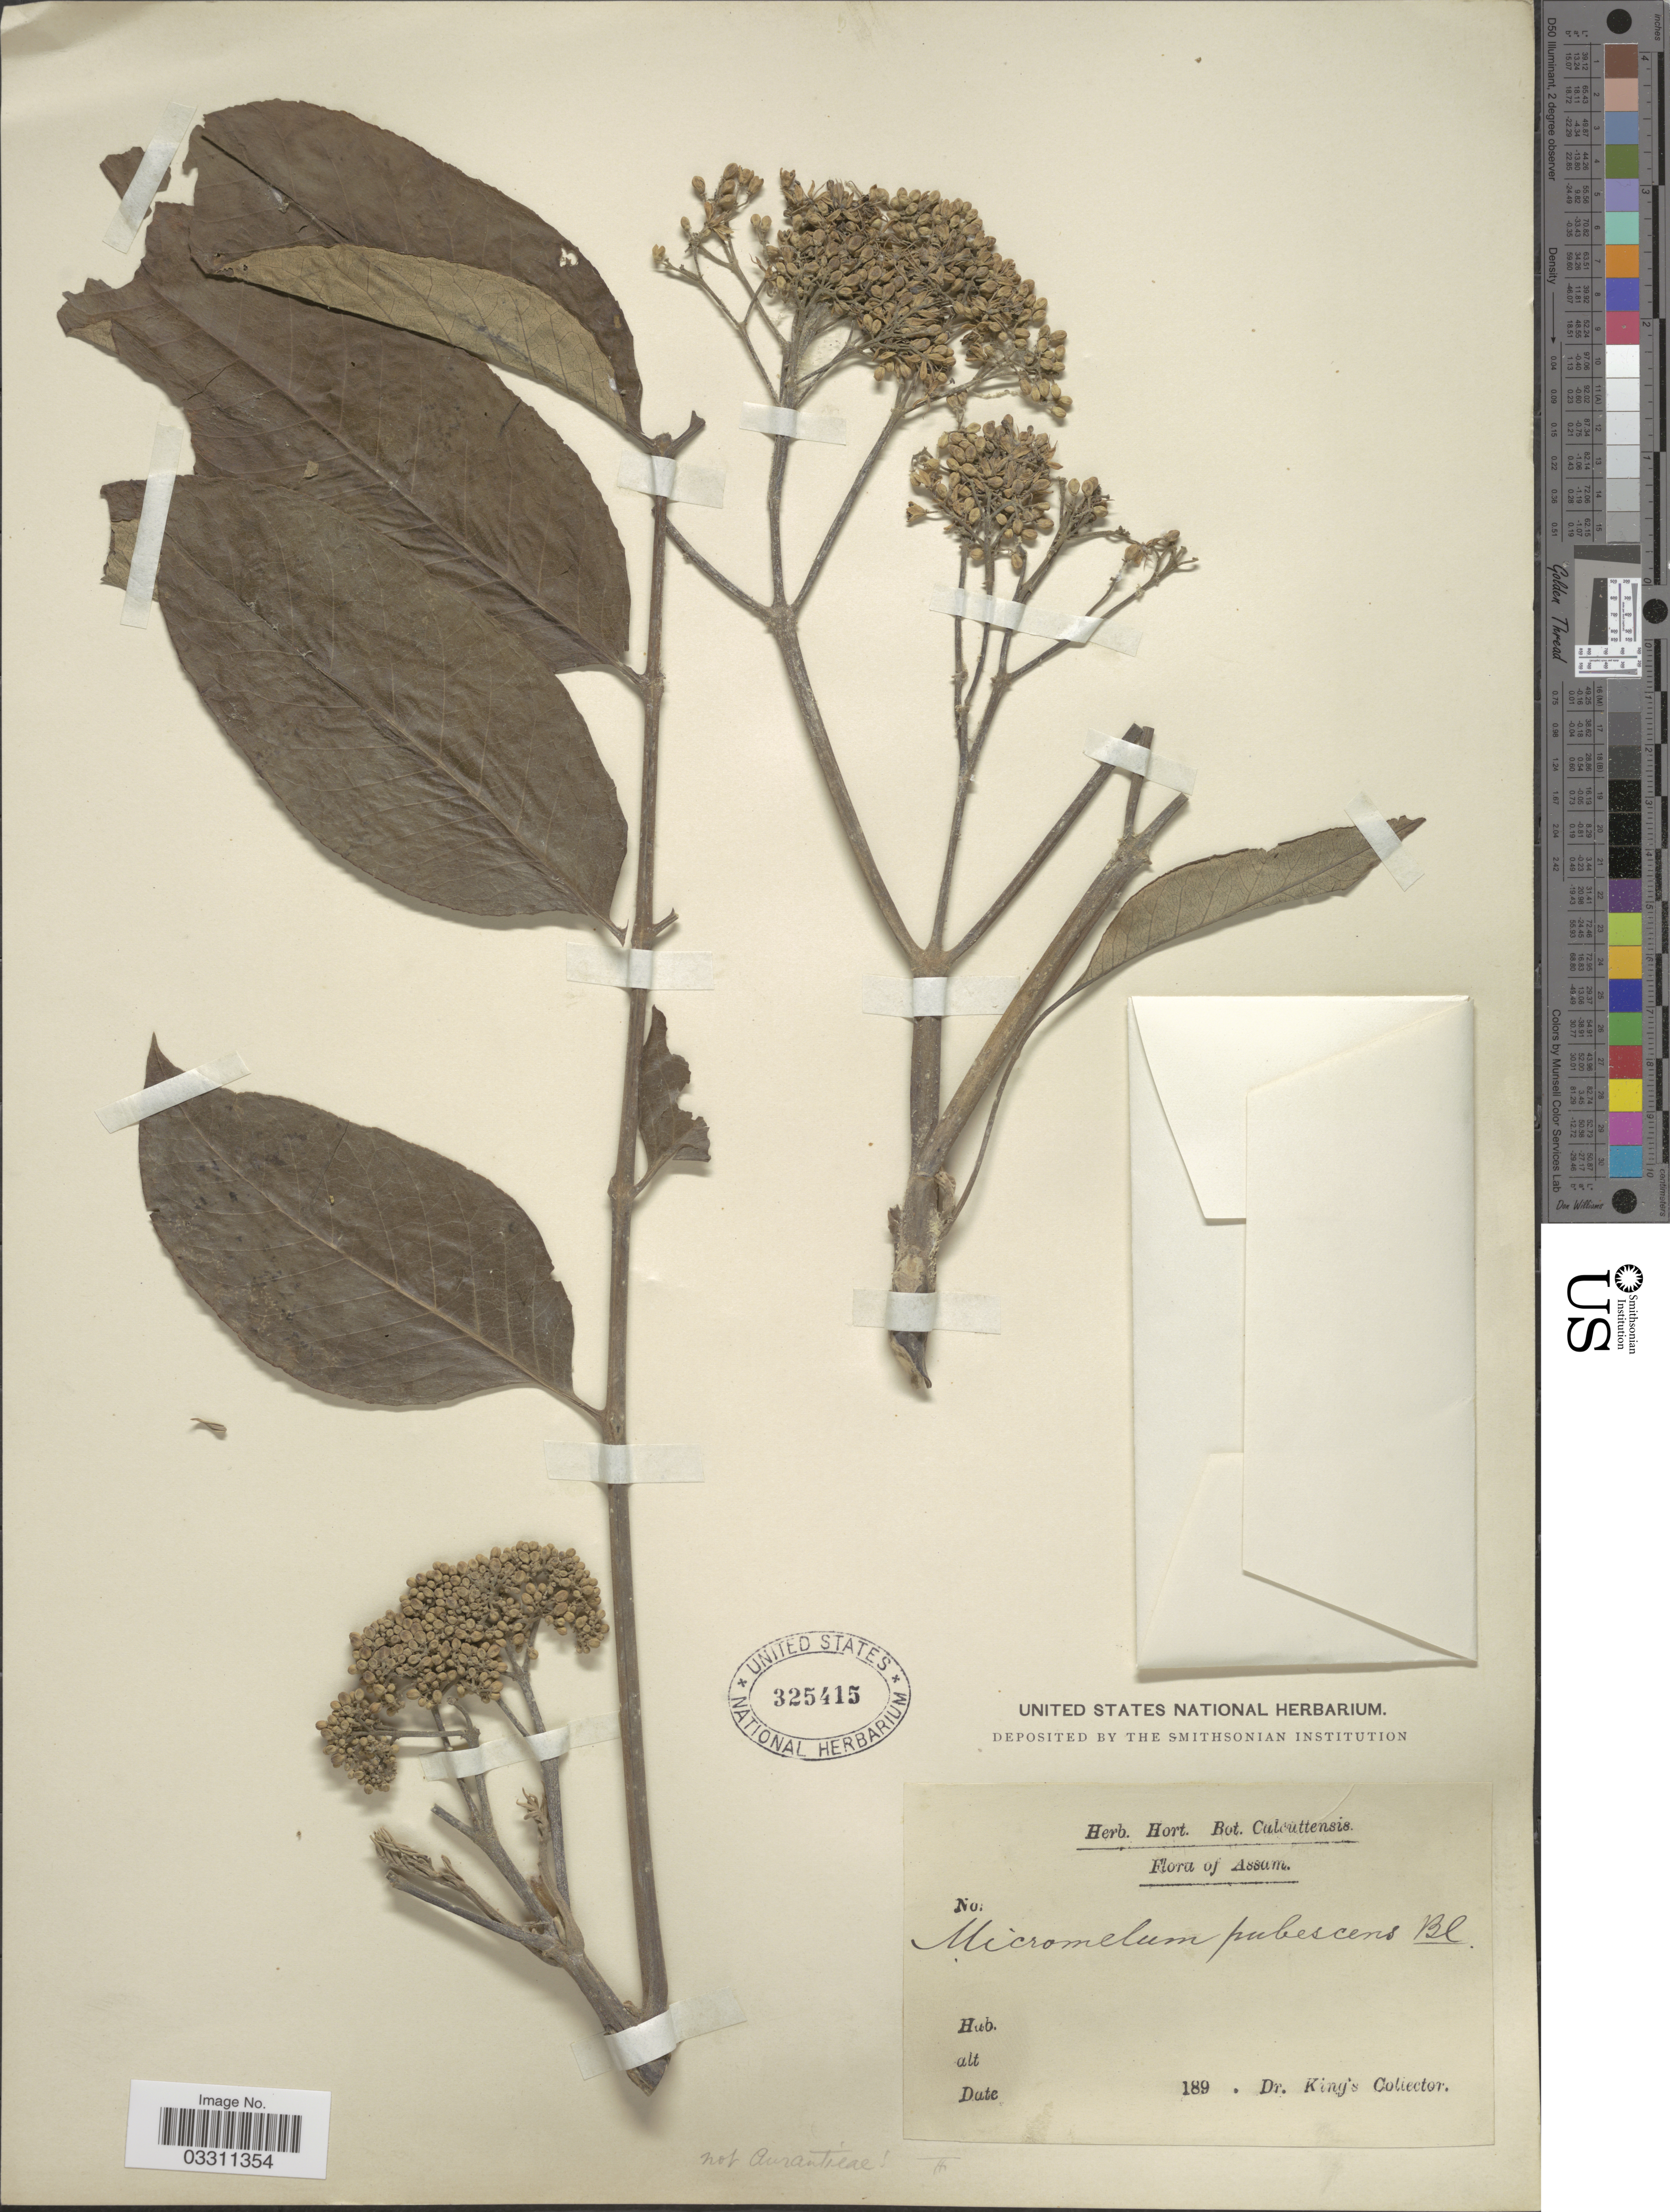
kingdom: Plantae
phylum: Tracheophyta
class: Magnoliopsida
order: Sapindales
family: Rutaceae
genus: Micromelum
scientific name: Micromelum pubescens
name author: Blume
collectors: Dr. King's collector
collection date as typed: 189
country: India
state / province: Assam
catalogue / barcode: US 325415